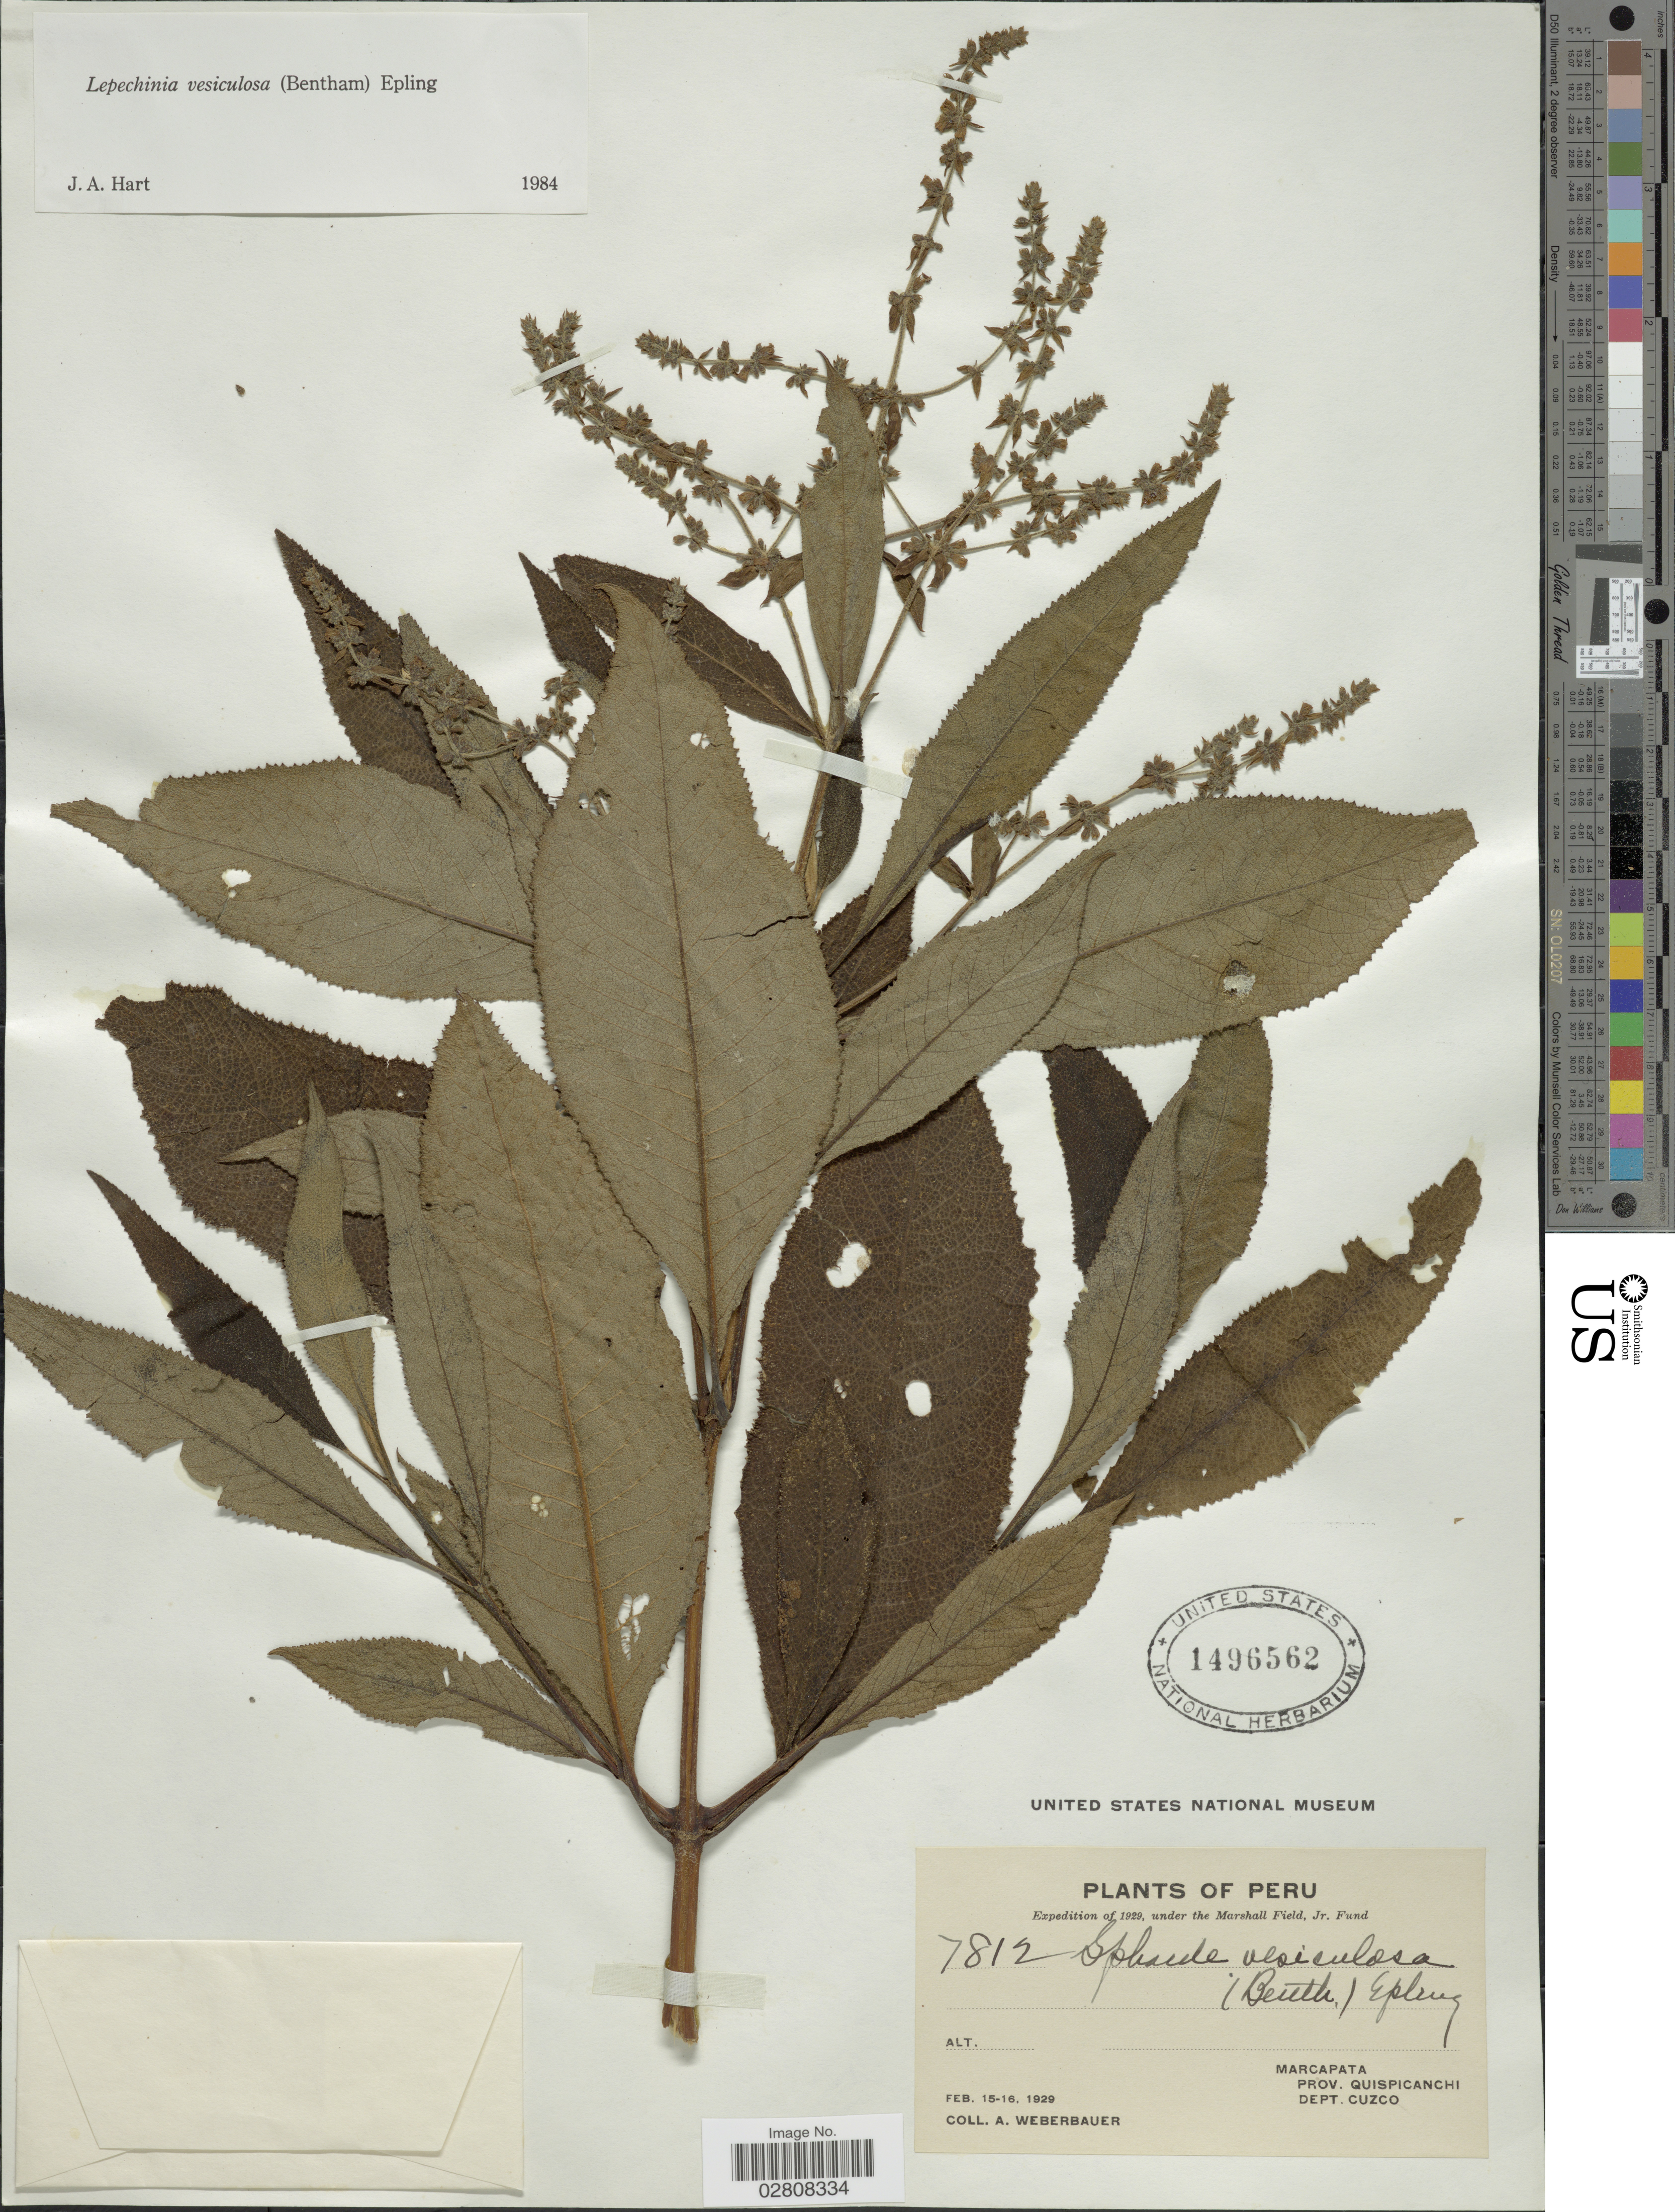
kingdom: Plantae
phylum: Tracheophyta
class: Magnoliopsida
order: Lamiales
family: Lamiaceae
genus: Lepechinia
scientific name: Lepechinia vesiculosa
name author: (Benth.) Epling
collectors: A. Weberbauer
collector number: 7812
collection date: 1929-02-15/1929-02-16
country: Peru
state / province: Cusco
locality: Marcapata. Prov. Quispicanchi. Dept. Cuzco.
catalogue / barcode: US 1496562